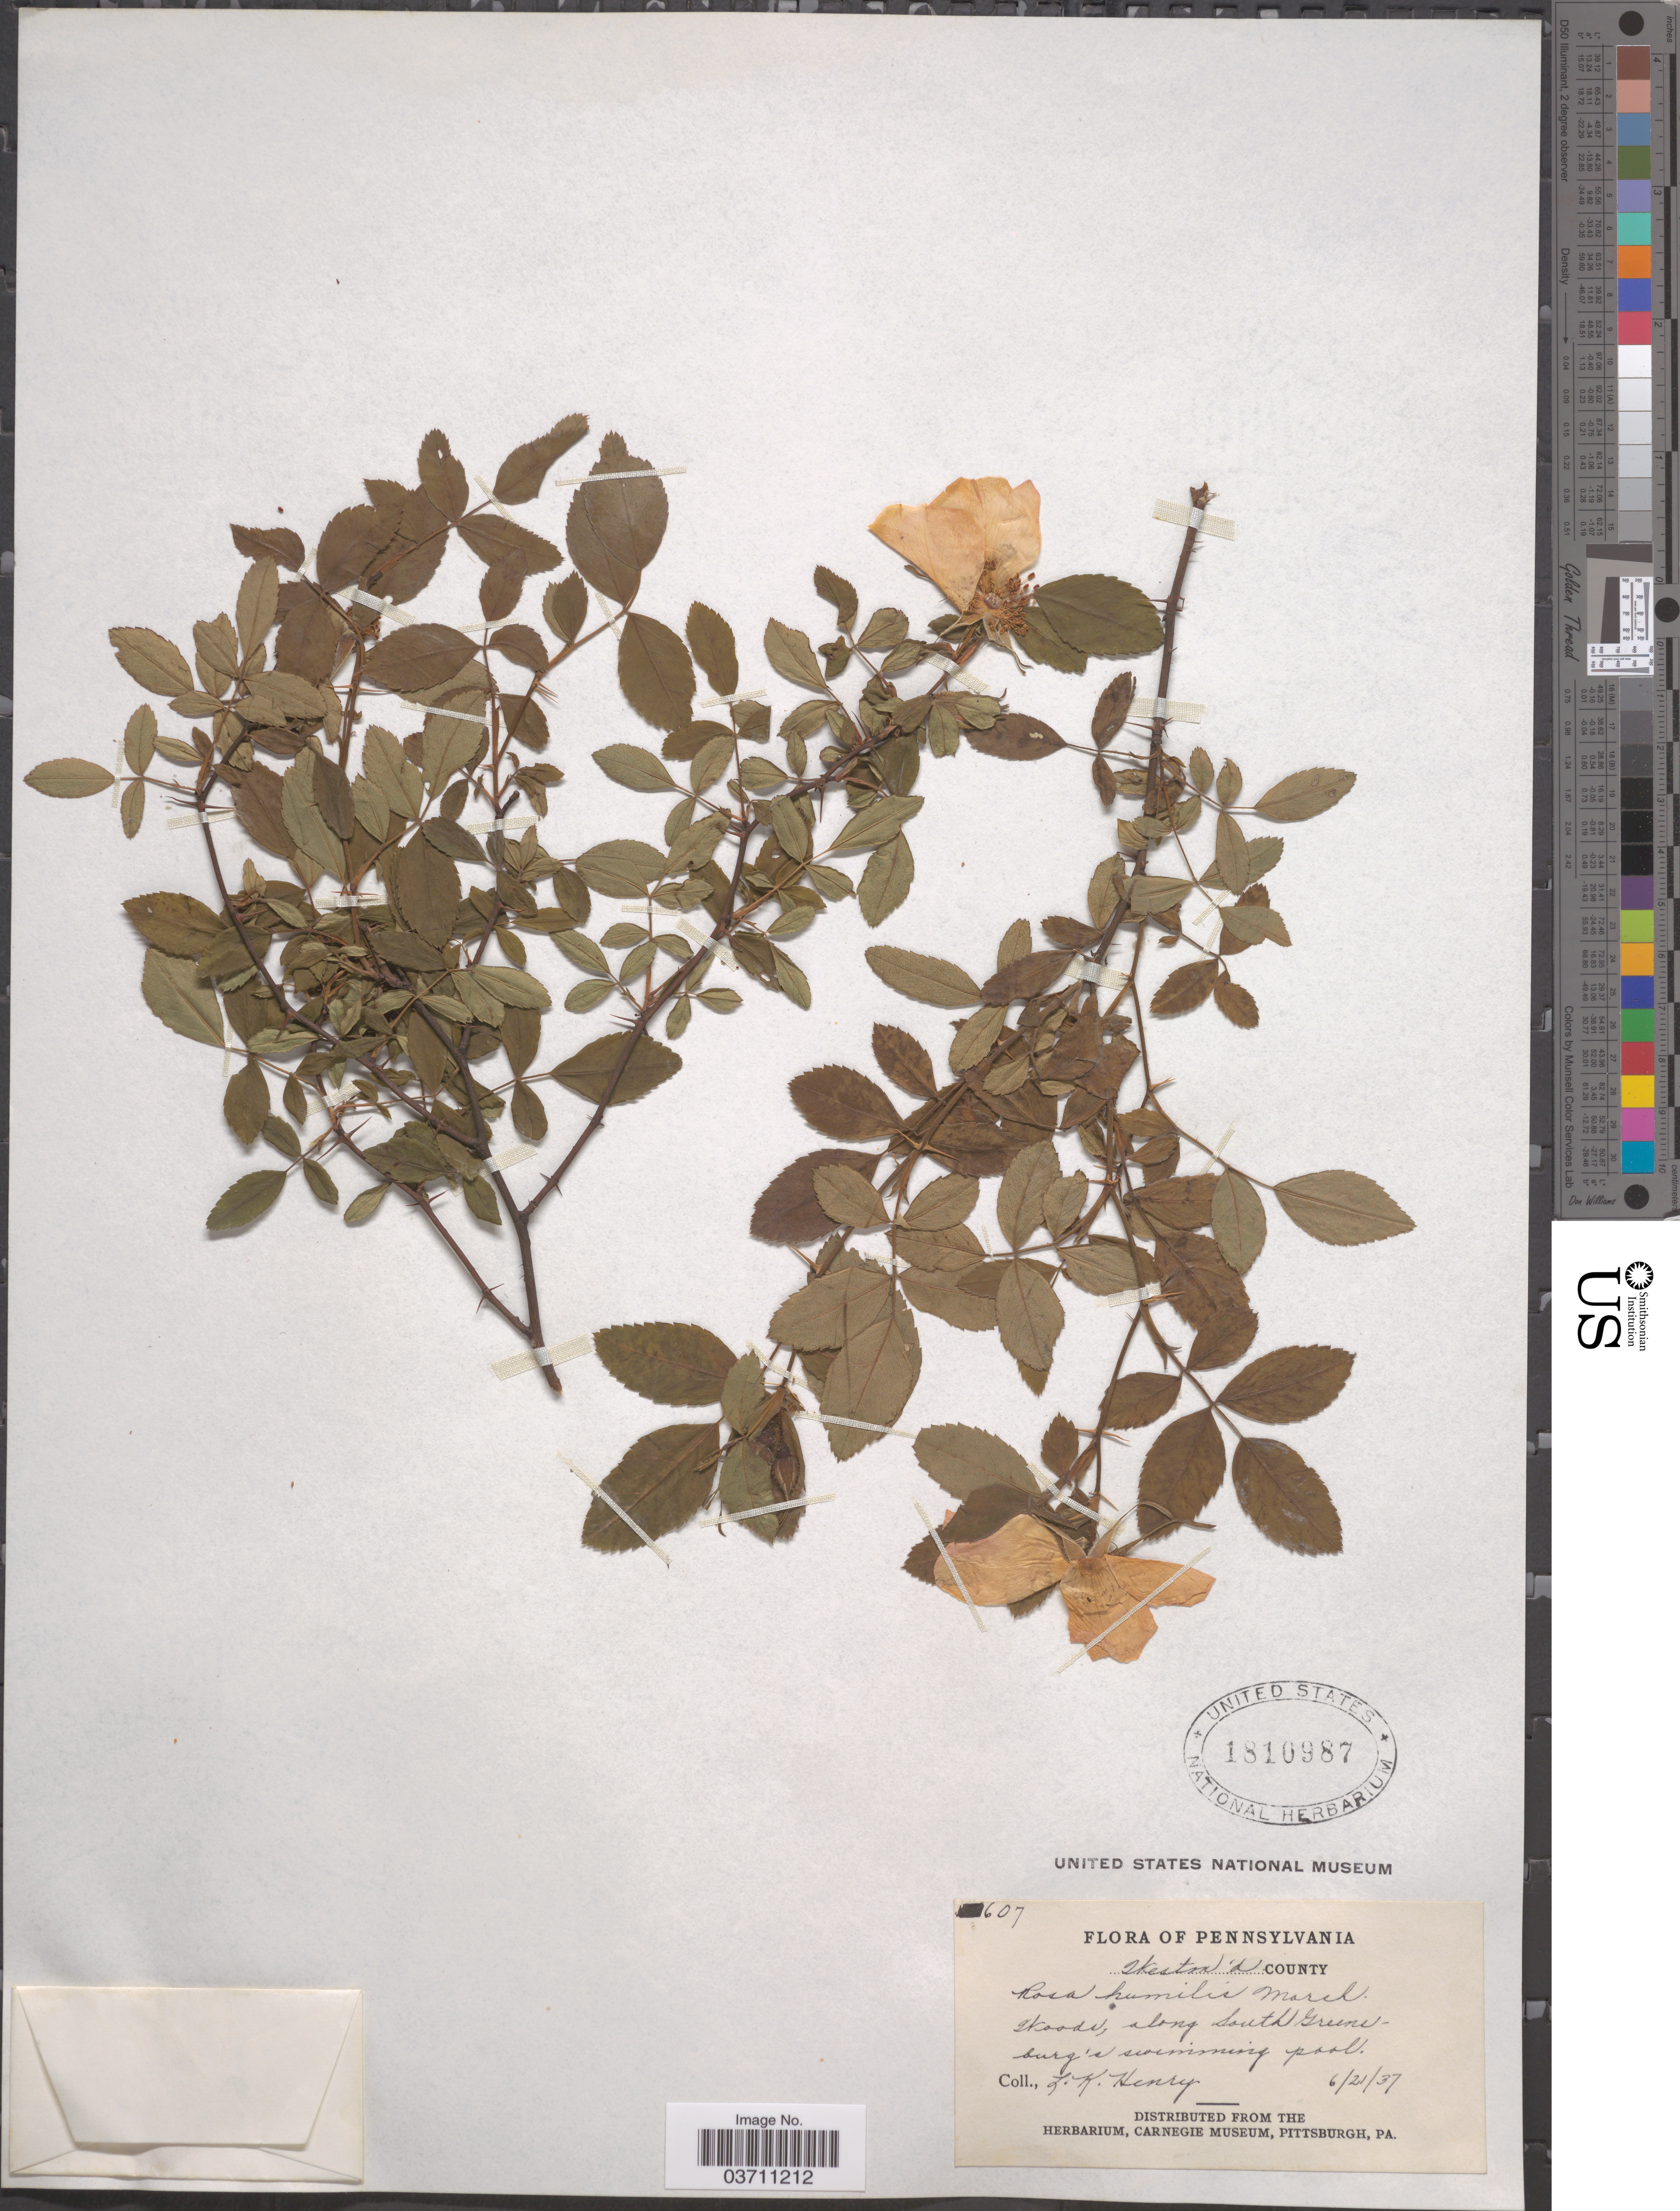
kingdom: Plantae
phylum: Tracheophyta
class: Magnoliopsida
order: Rosales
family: Rosaceae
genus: Rosa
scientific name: Rosa humilis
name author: Marshall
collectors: L. K. Henry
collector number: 607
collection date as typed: Transcribed d/m/y: 21/6/37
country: United States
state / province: Pennsylvania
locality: Westrn'd. Along South Greeneburg's swimming pool.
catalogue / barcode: US 1810987